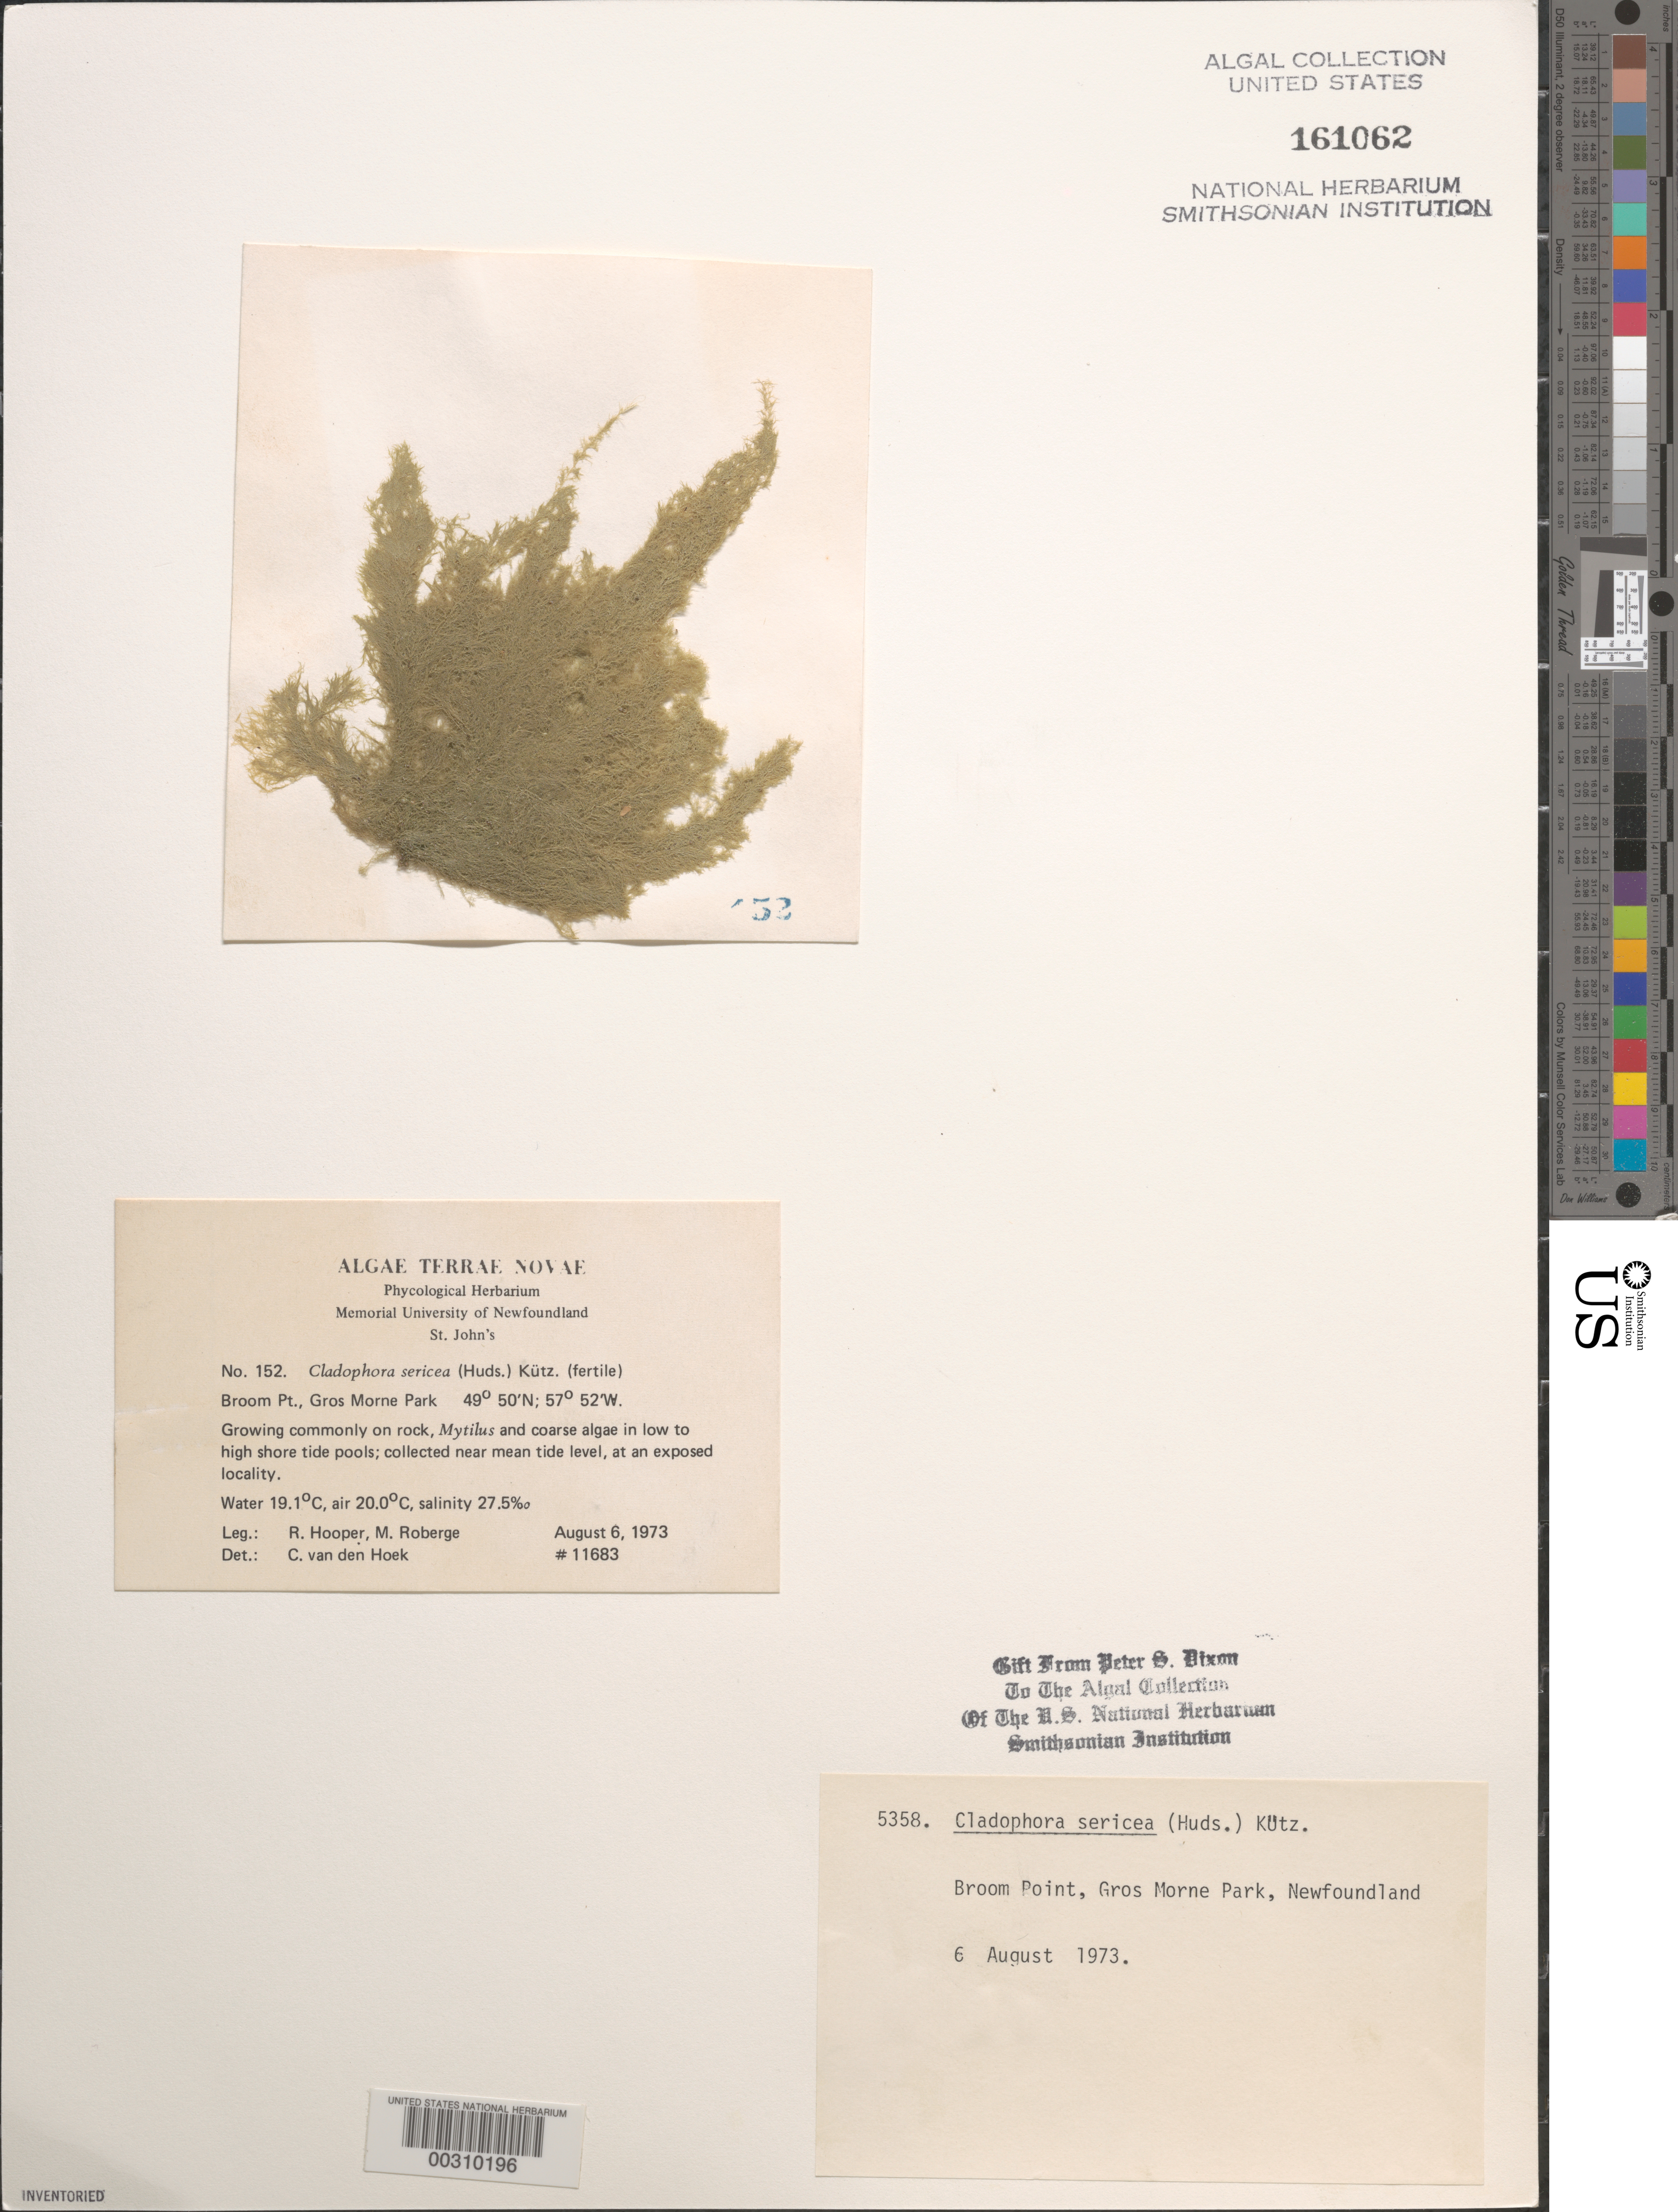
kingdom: Plantae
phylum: Chlorophyta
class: Ulvophyceae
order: Cladophorales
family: Cladophoraceae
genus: Cladophora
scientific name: Cladophora sericea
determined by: Hoek, C. van den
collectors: R. G. Hooper & M. Roberge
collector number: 11683 & PSD 5358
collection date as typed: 06 Aug 1973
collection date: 1973-08-06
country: Canada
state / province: Newfoundland and Labrador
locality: Broom Point, Gros Morne Park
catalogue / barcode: US 161062